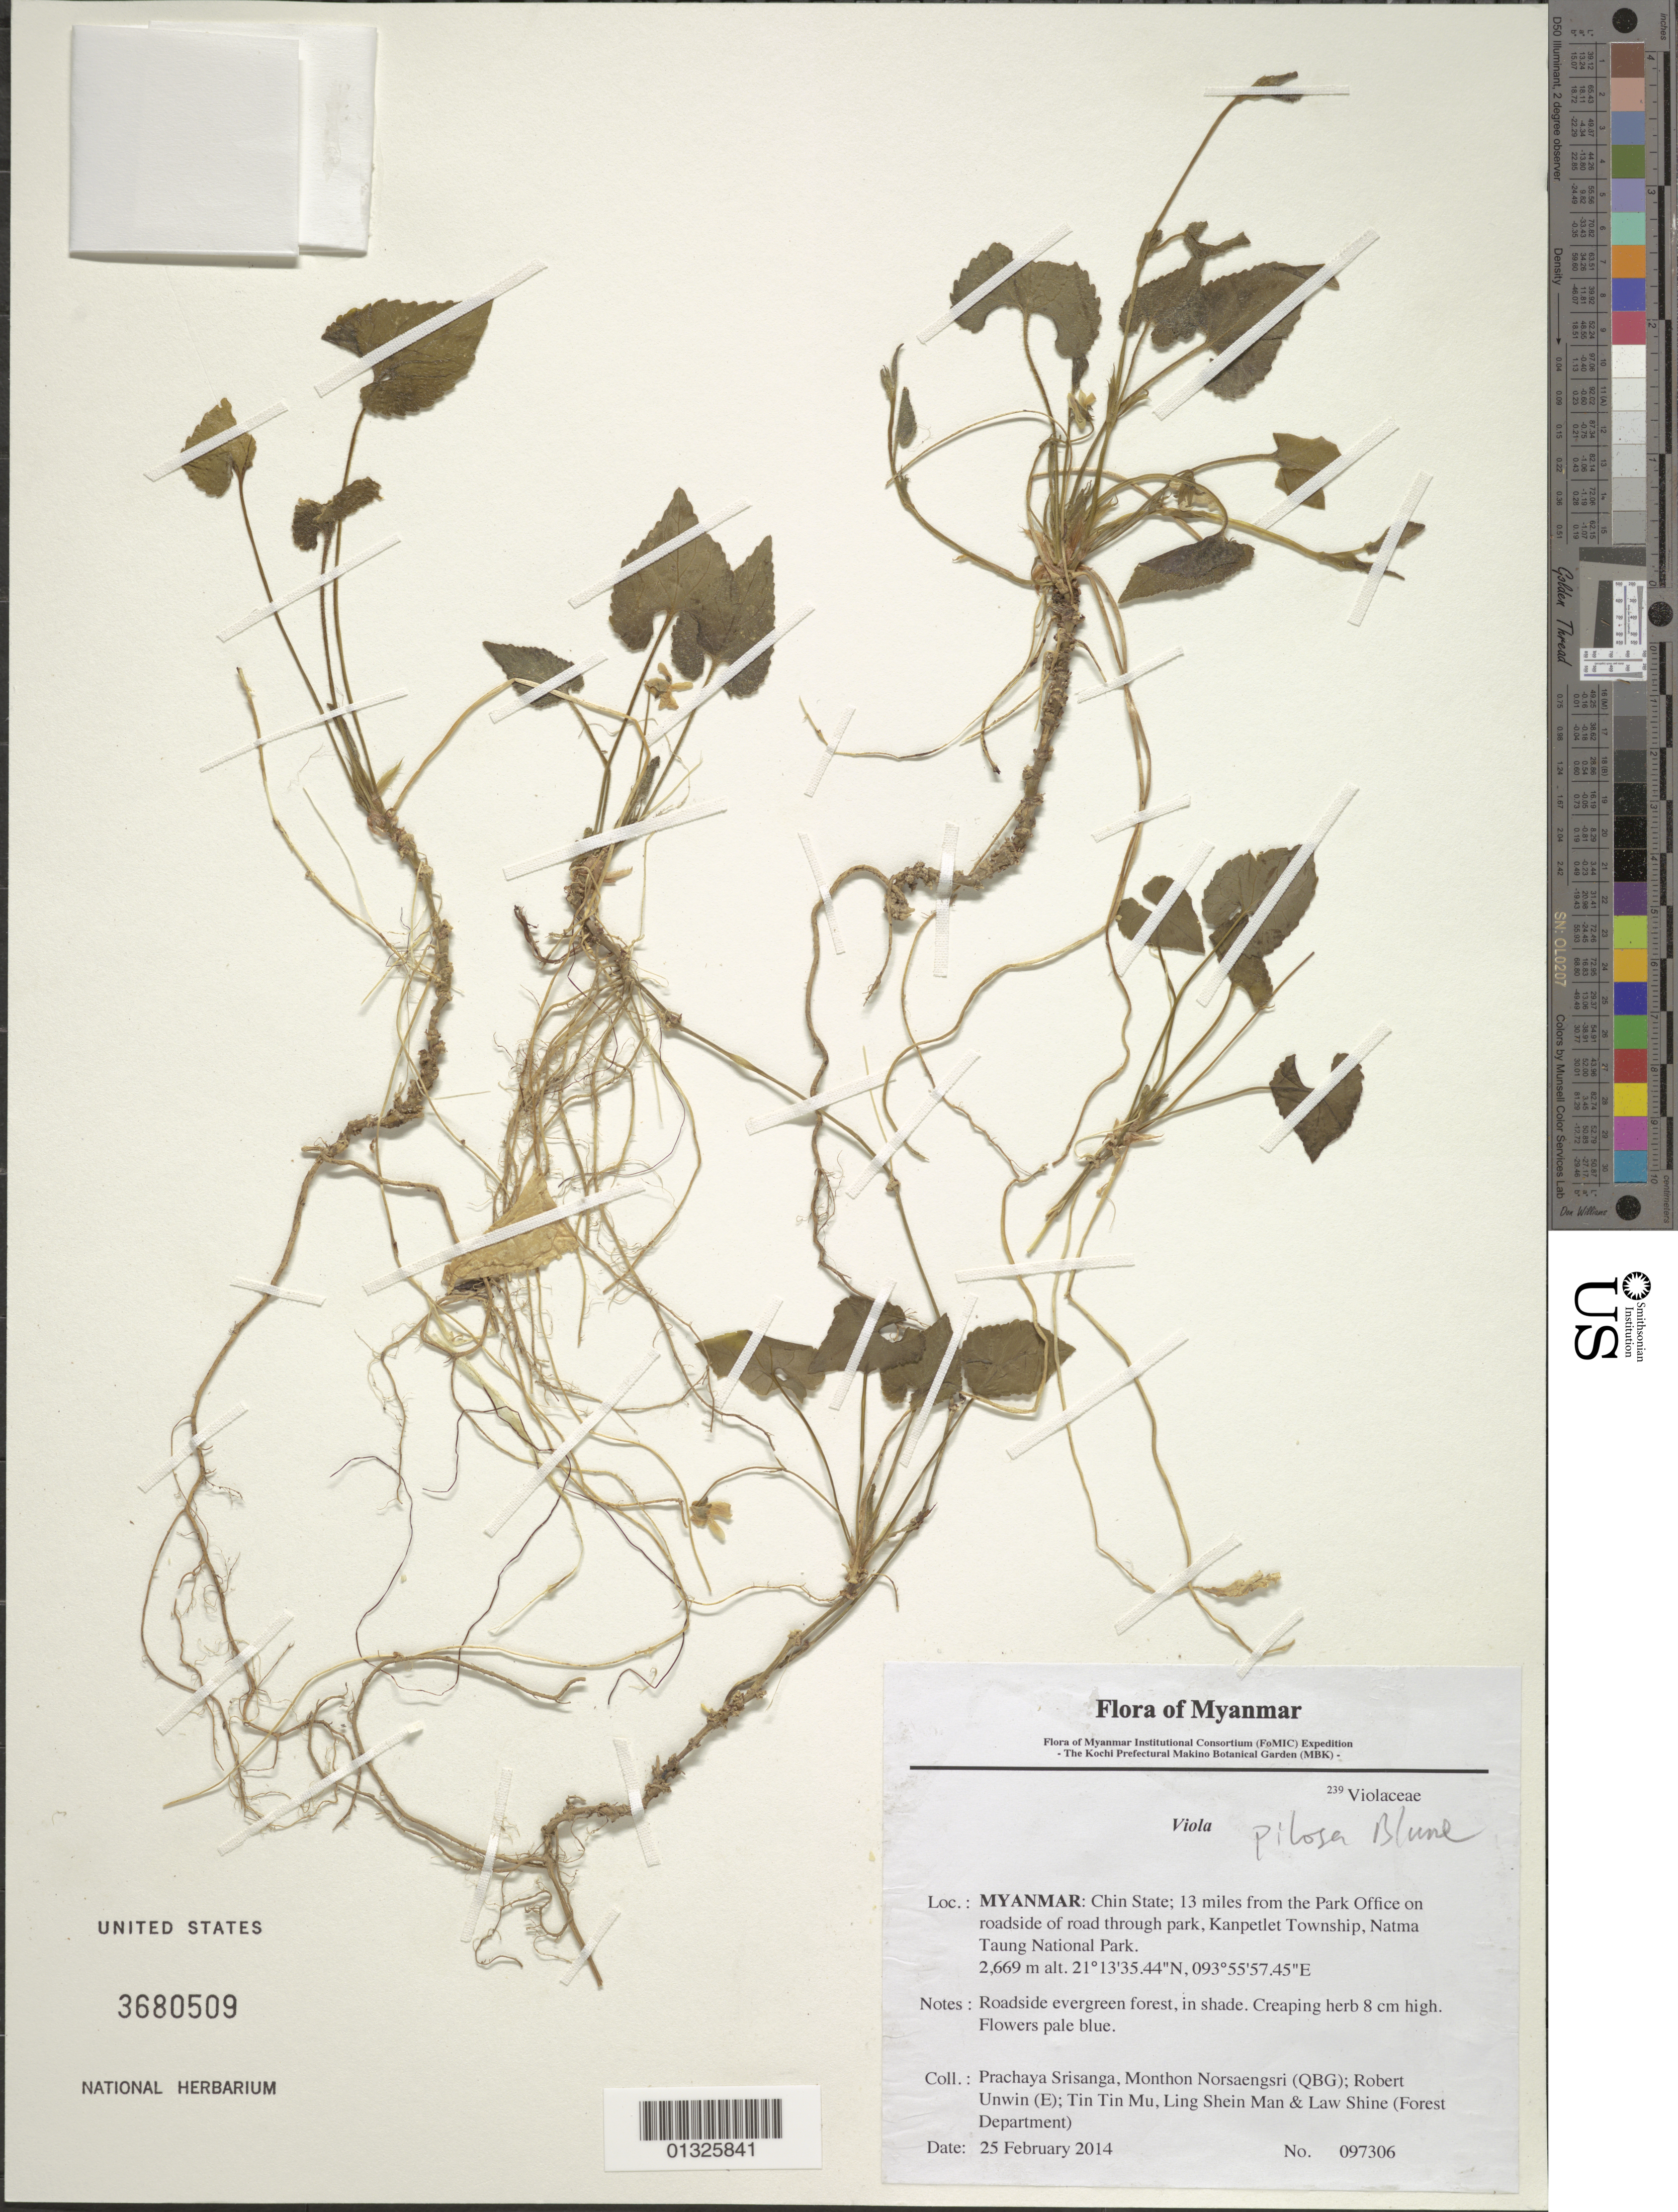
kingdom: Plantae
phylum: Tracheophyta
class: Magnoliopsida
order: Malpighiales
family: Violaceae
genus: Viola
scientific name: Viola sp.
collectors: P. Srisanga, M. Norsaengsri, R. Unwin, Tin Tin Mu, Ling Shein Man & L. Shine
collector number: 97306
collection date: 2014-02-25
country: Myanmar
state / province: Chin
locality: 13 miles from the Park Office on roadside of road through park, Kanpetlet Township, Natma Taung National Park.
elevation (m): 2669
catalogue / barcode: US 3680509